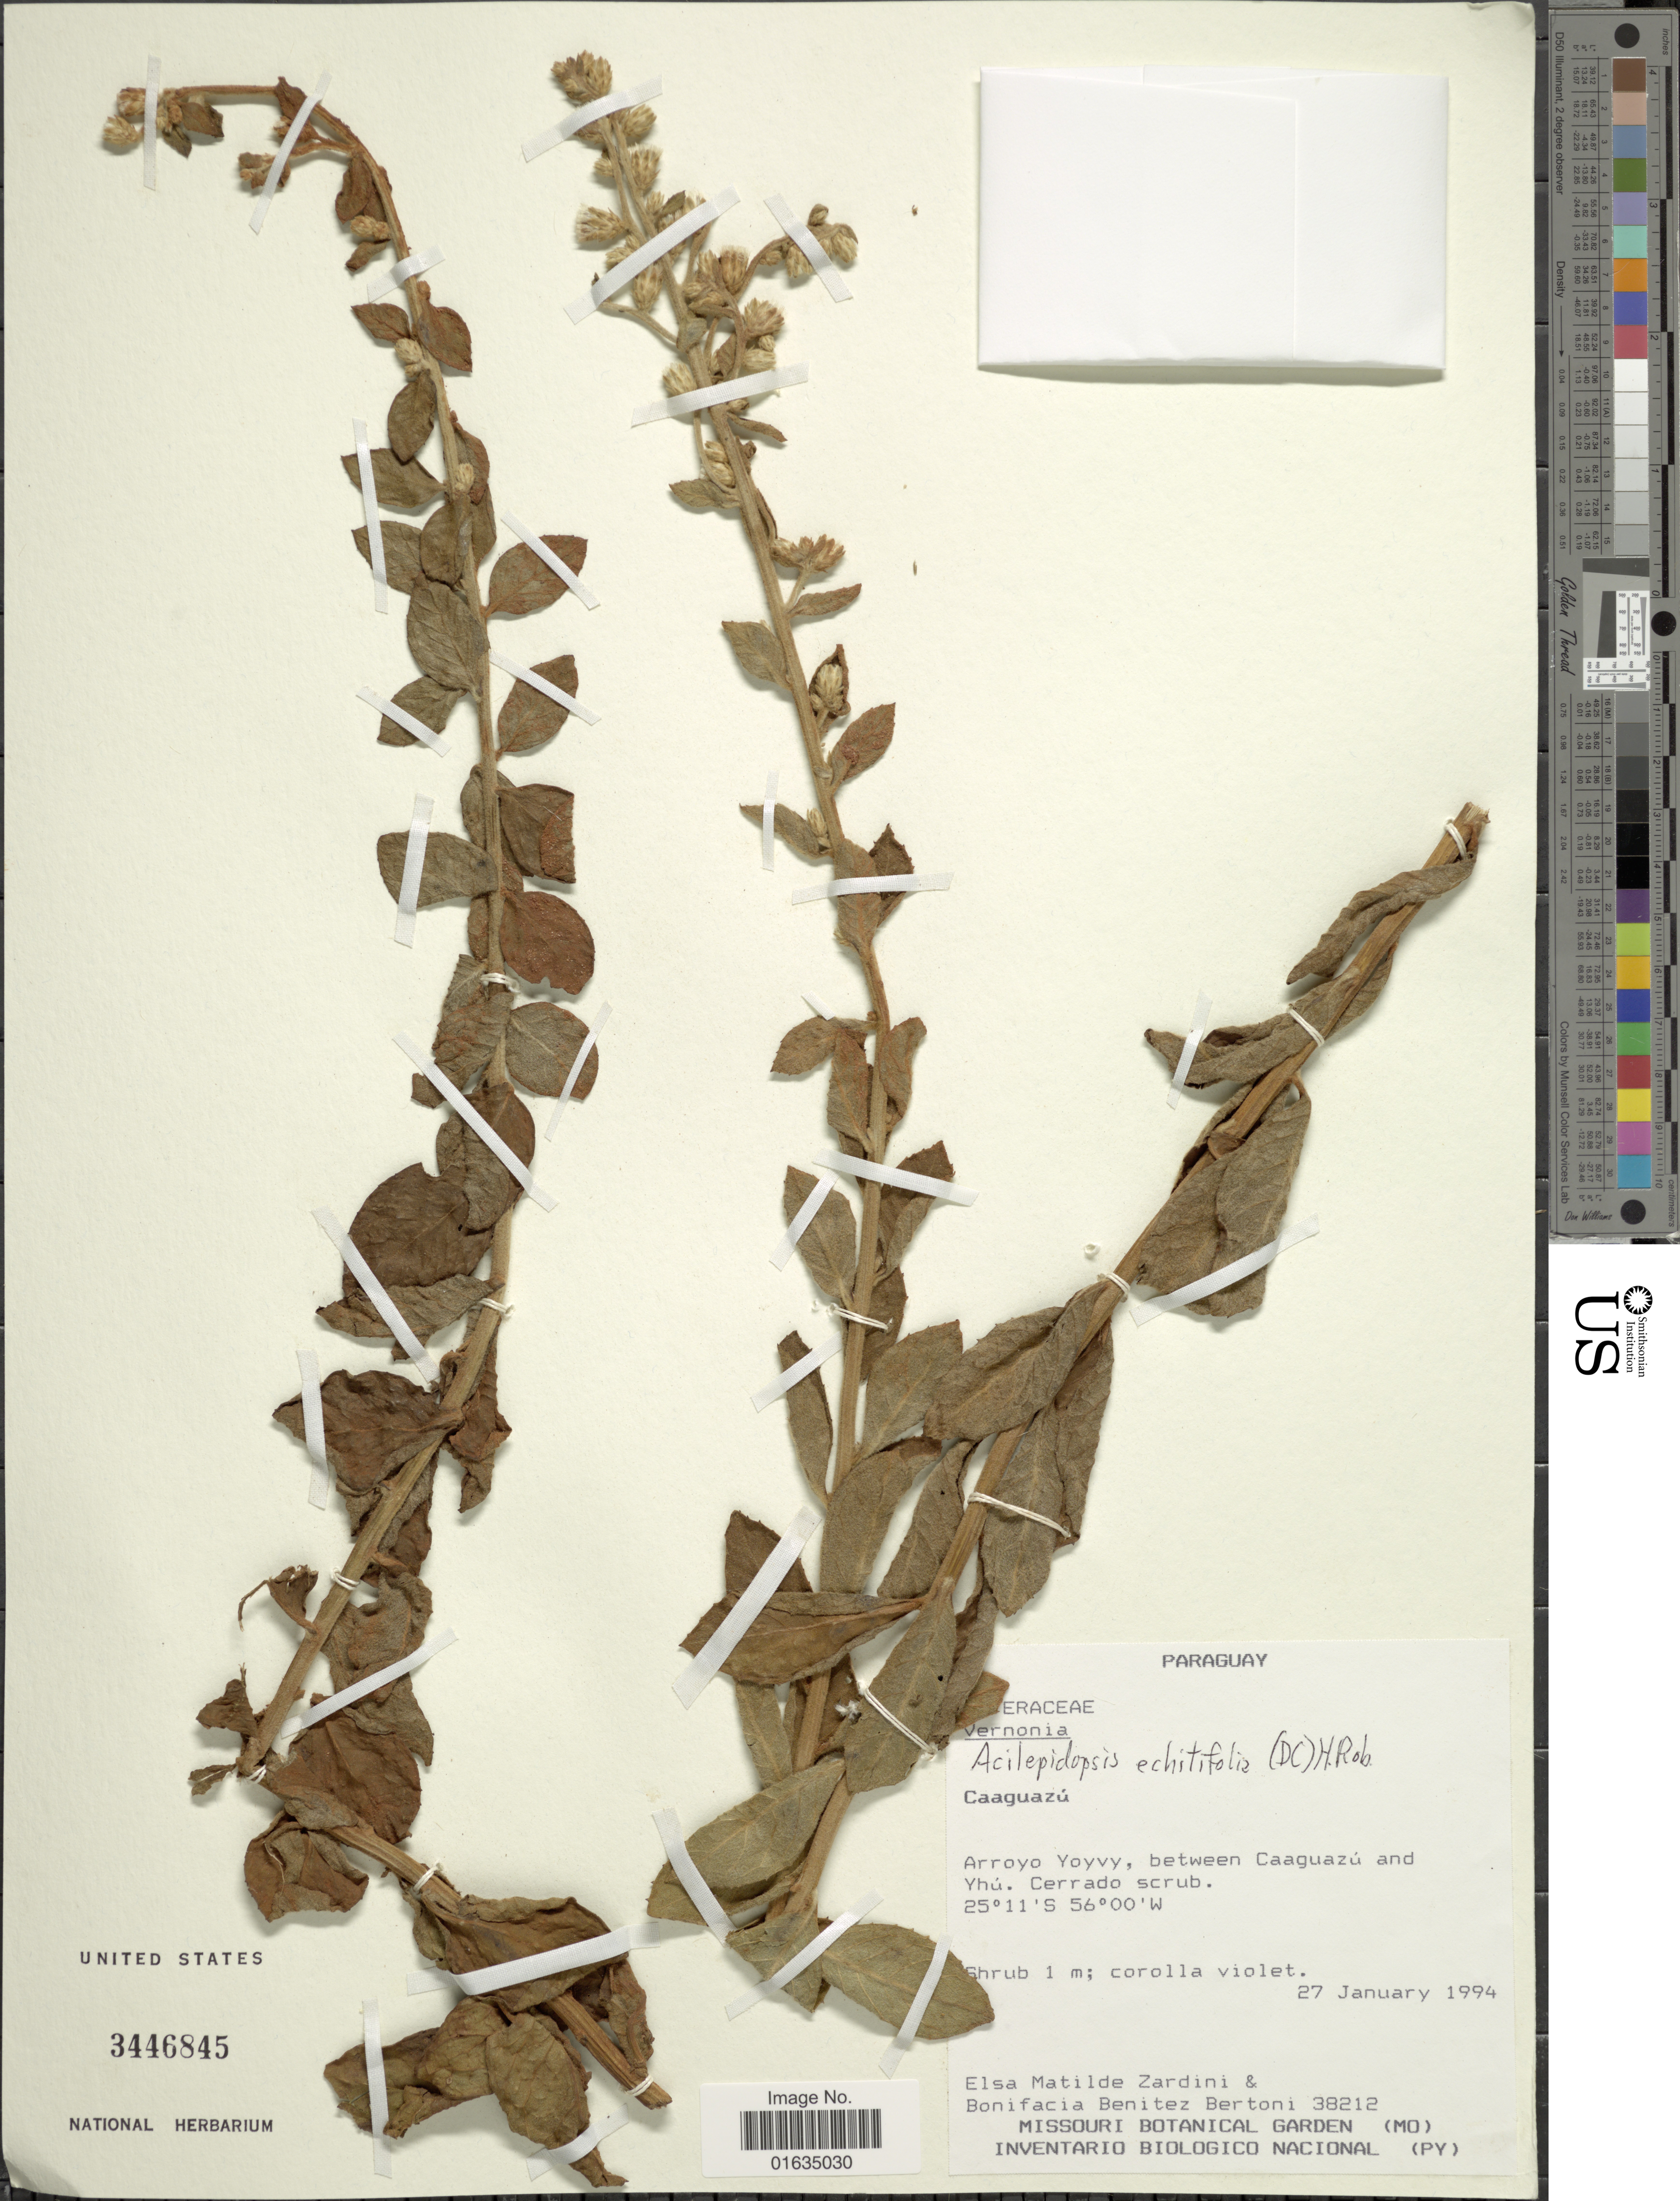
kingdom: Plantae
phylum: Tracheophyta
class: Magnoliopsida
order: Asterales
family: Asteraceae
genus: Acilepidopsis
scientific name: Acilepidopsis echitifolia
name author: (Mart. ex DC.) H. Rob.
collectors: E. M. Zardini & B. Bertoni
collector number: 38212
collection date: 1994-01-27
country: Paraguay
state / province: Caaguazu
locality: Arroyo Yoyvy, between Caaguazu and Yhu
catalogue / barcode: US 3446845